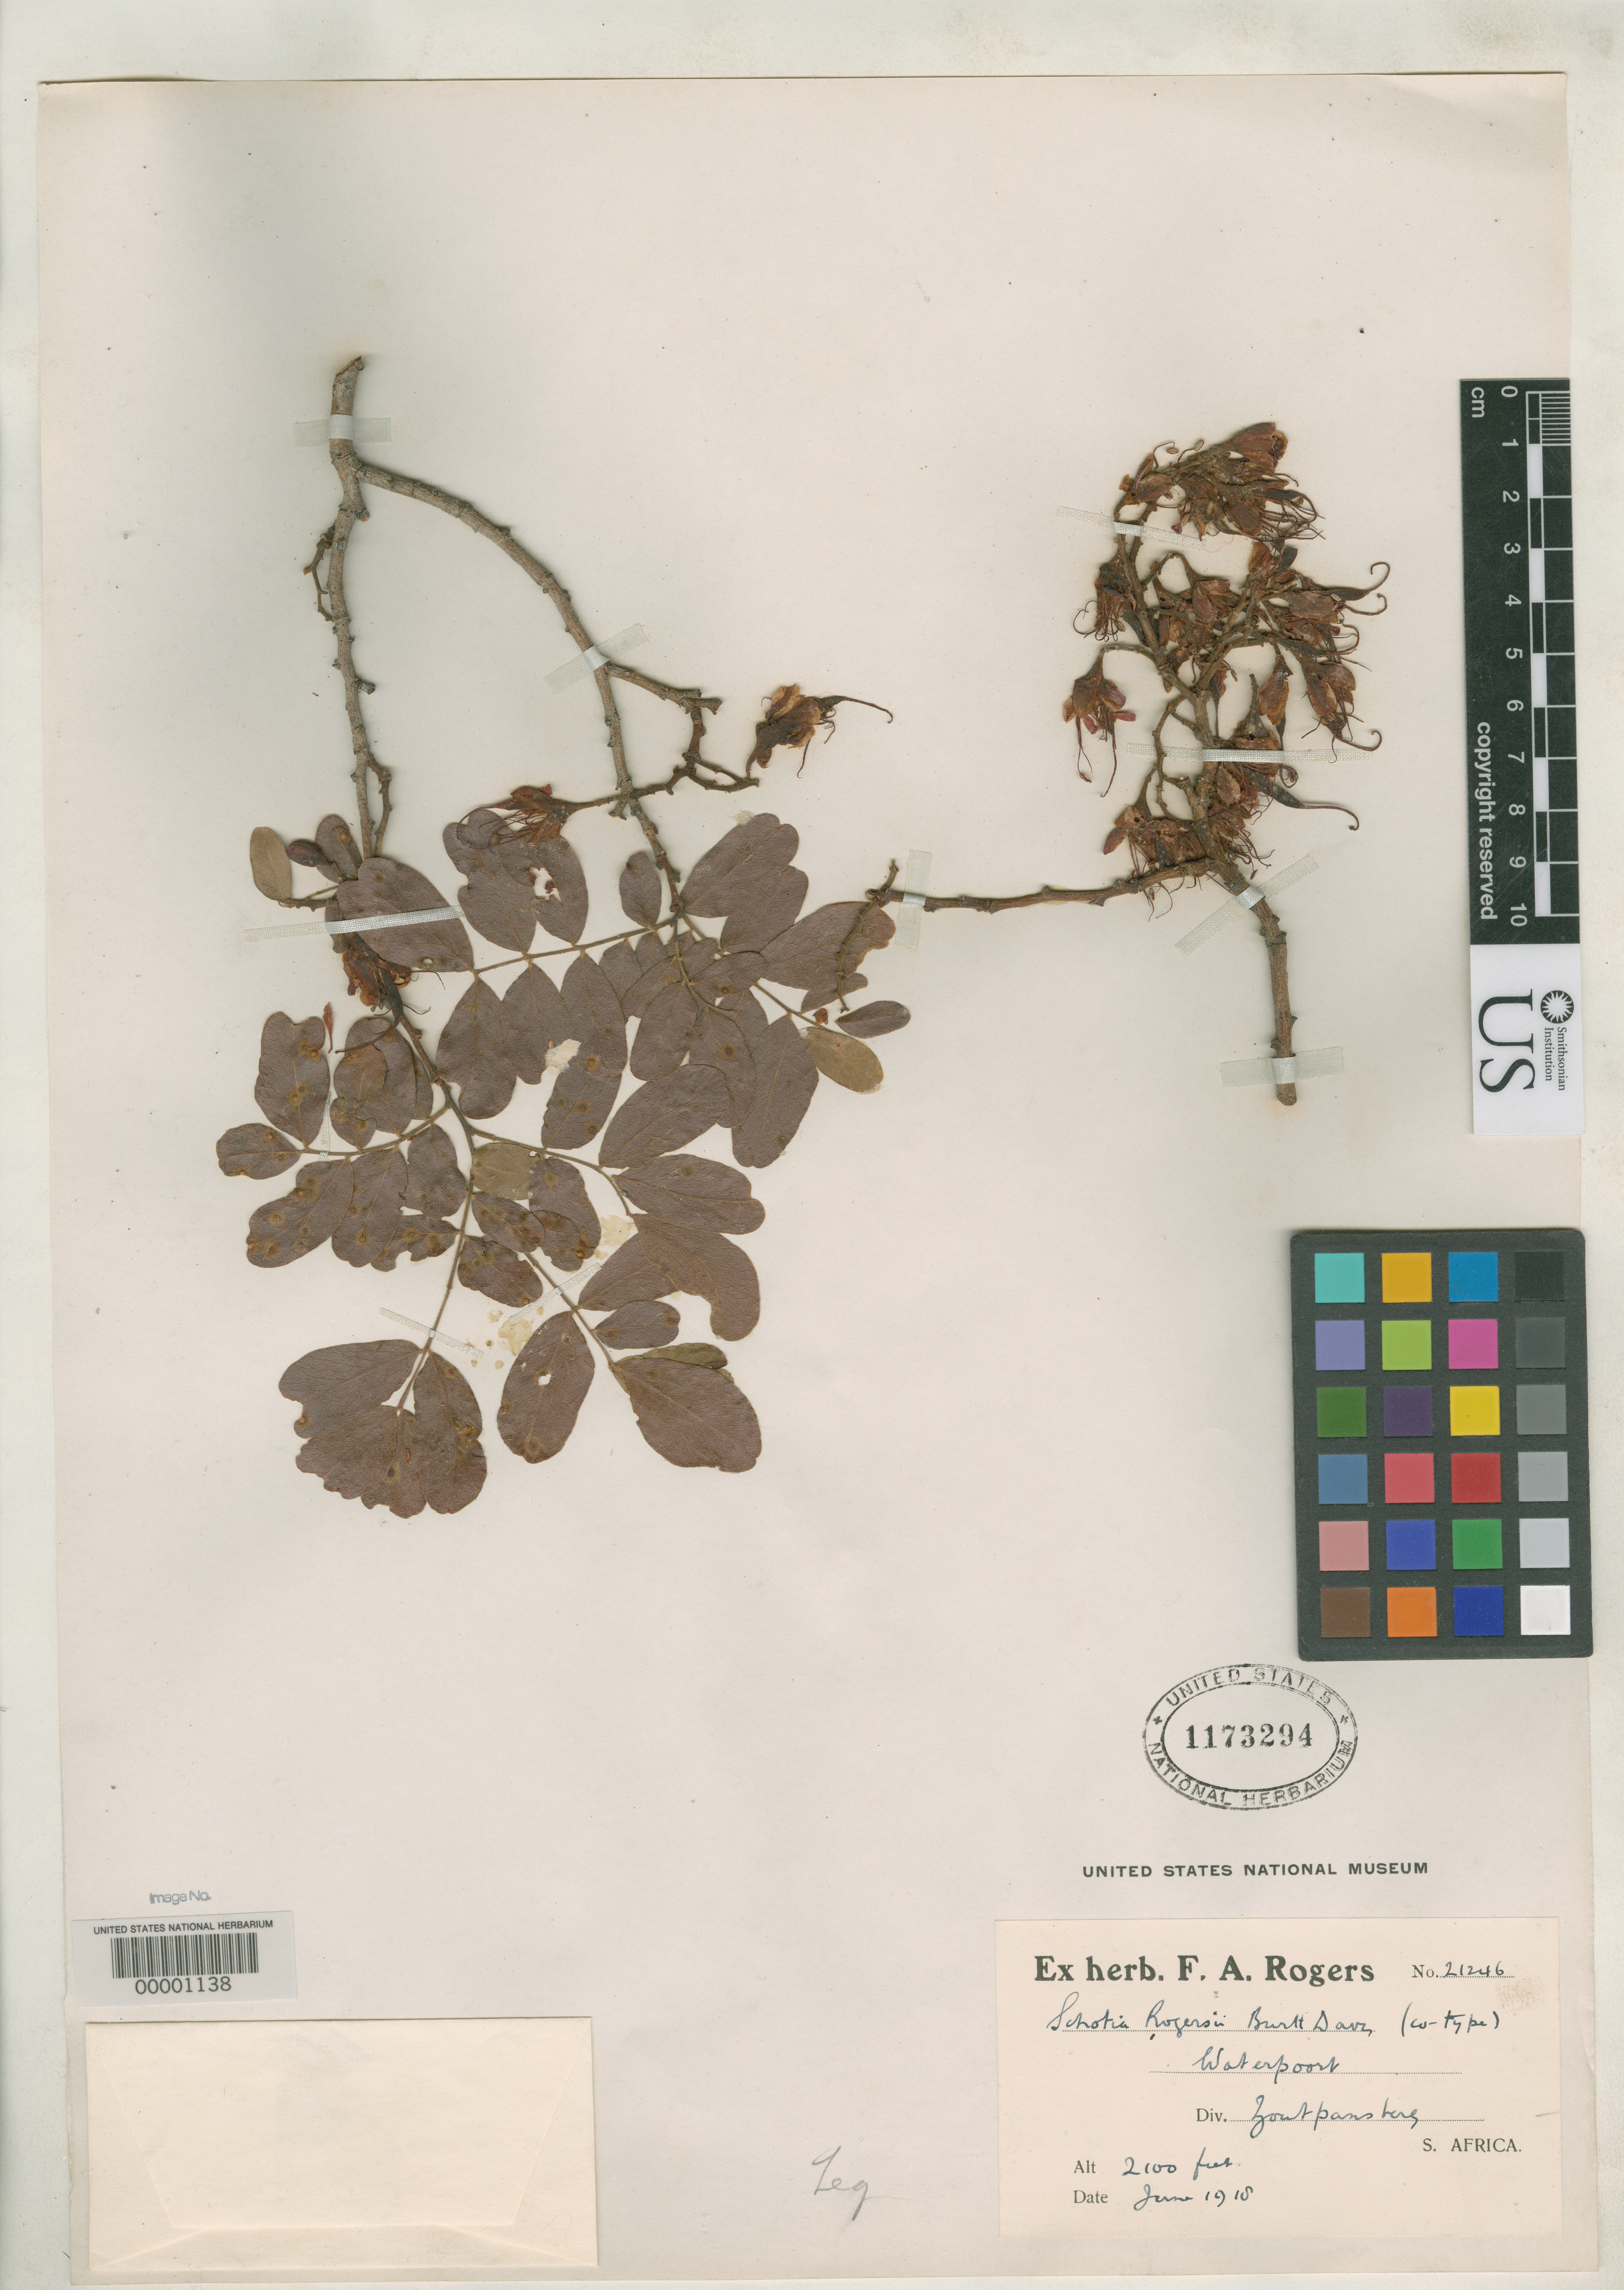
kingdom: Plantae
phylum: Tracheophyta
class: Magnoliopsida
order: Fabales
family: Fabaceae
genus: Schotia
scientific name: Schotia rogersii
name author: Burtt Davy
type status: Type Collection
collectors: F. A. Rogers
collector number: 21246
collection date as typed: Jun 1918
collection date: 1918-06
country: South Africa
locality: Waterpoort.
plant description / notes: "Co-type"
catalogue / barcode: US 1173294